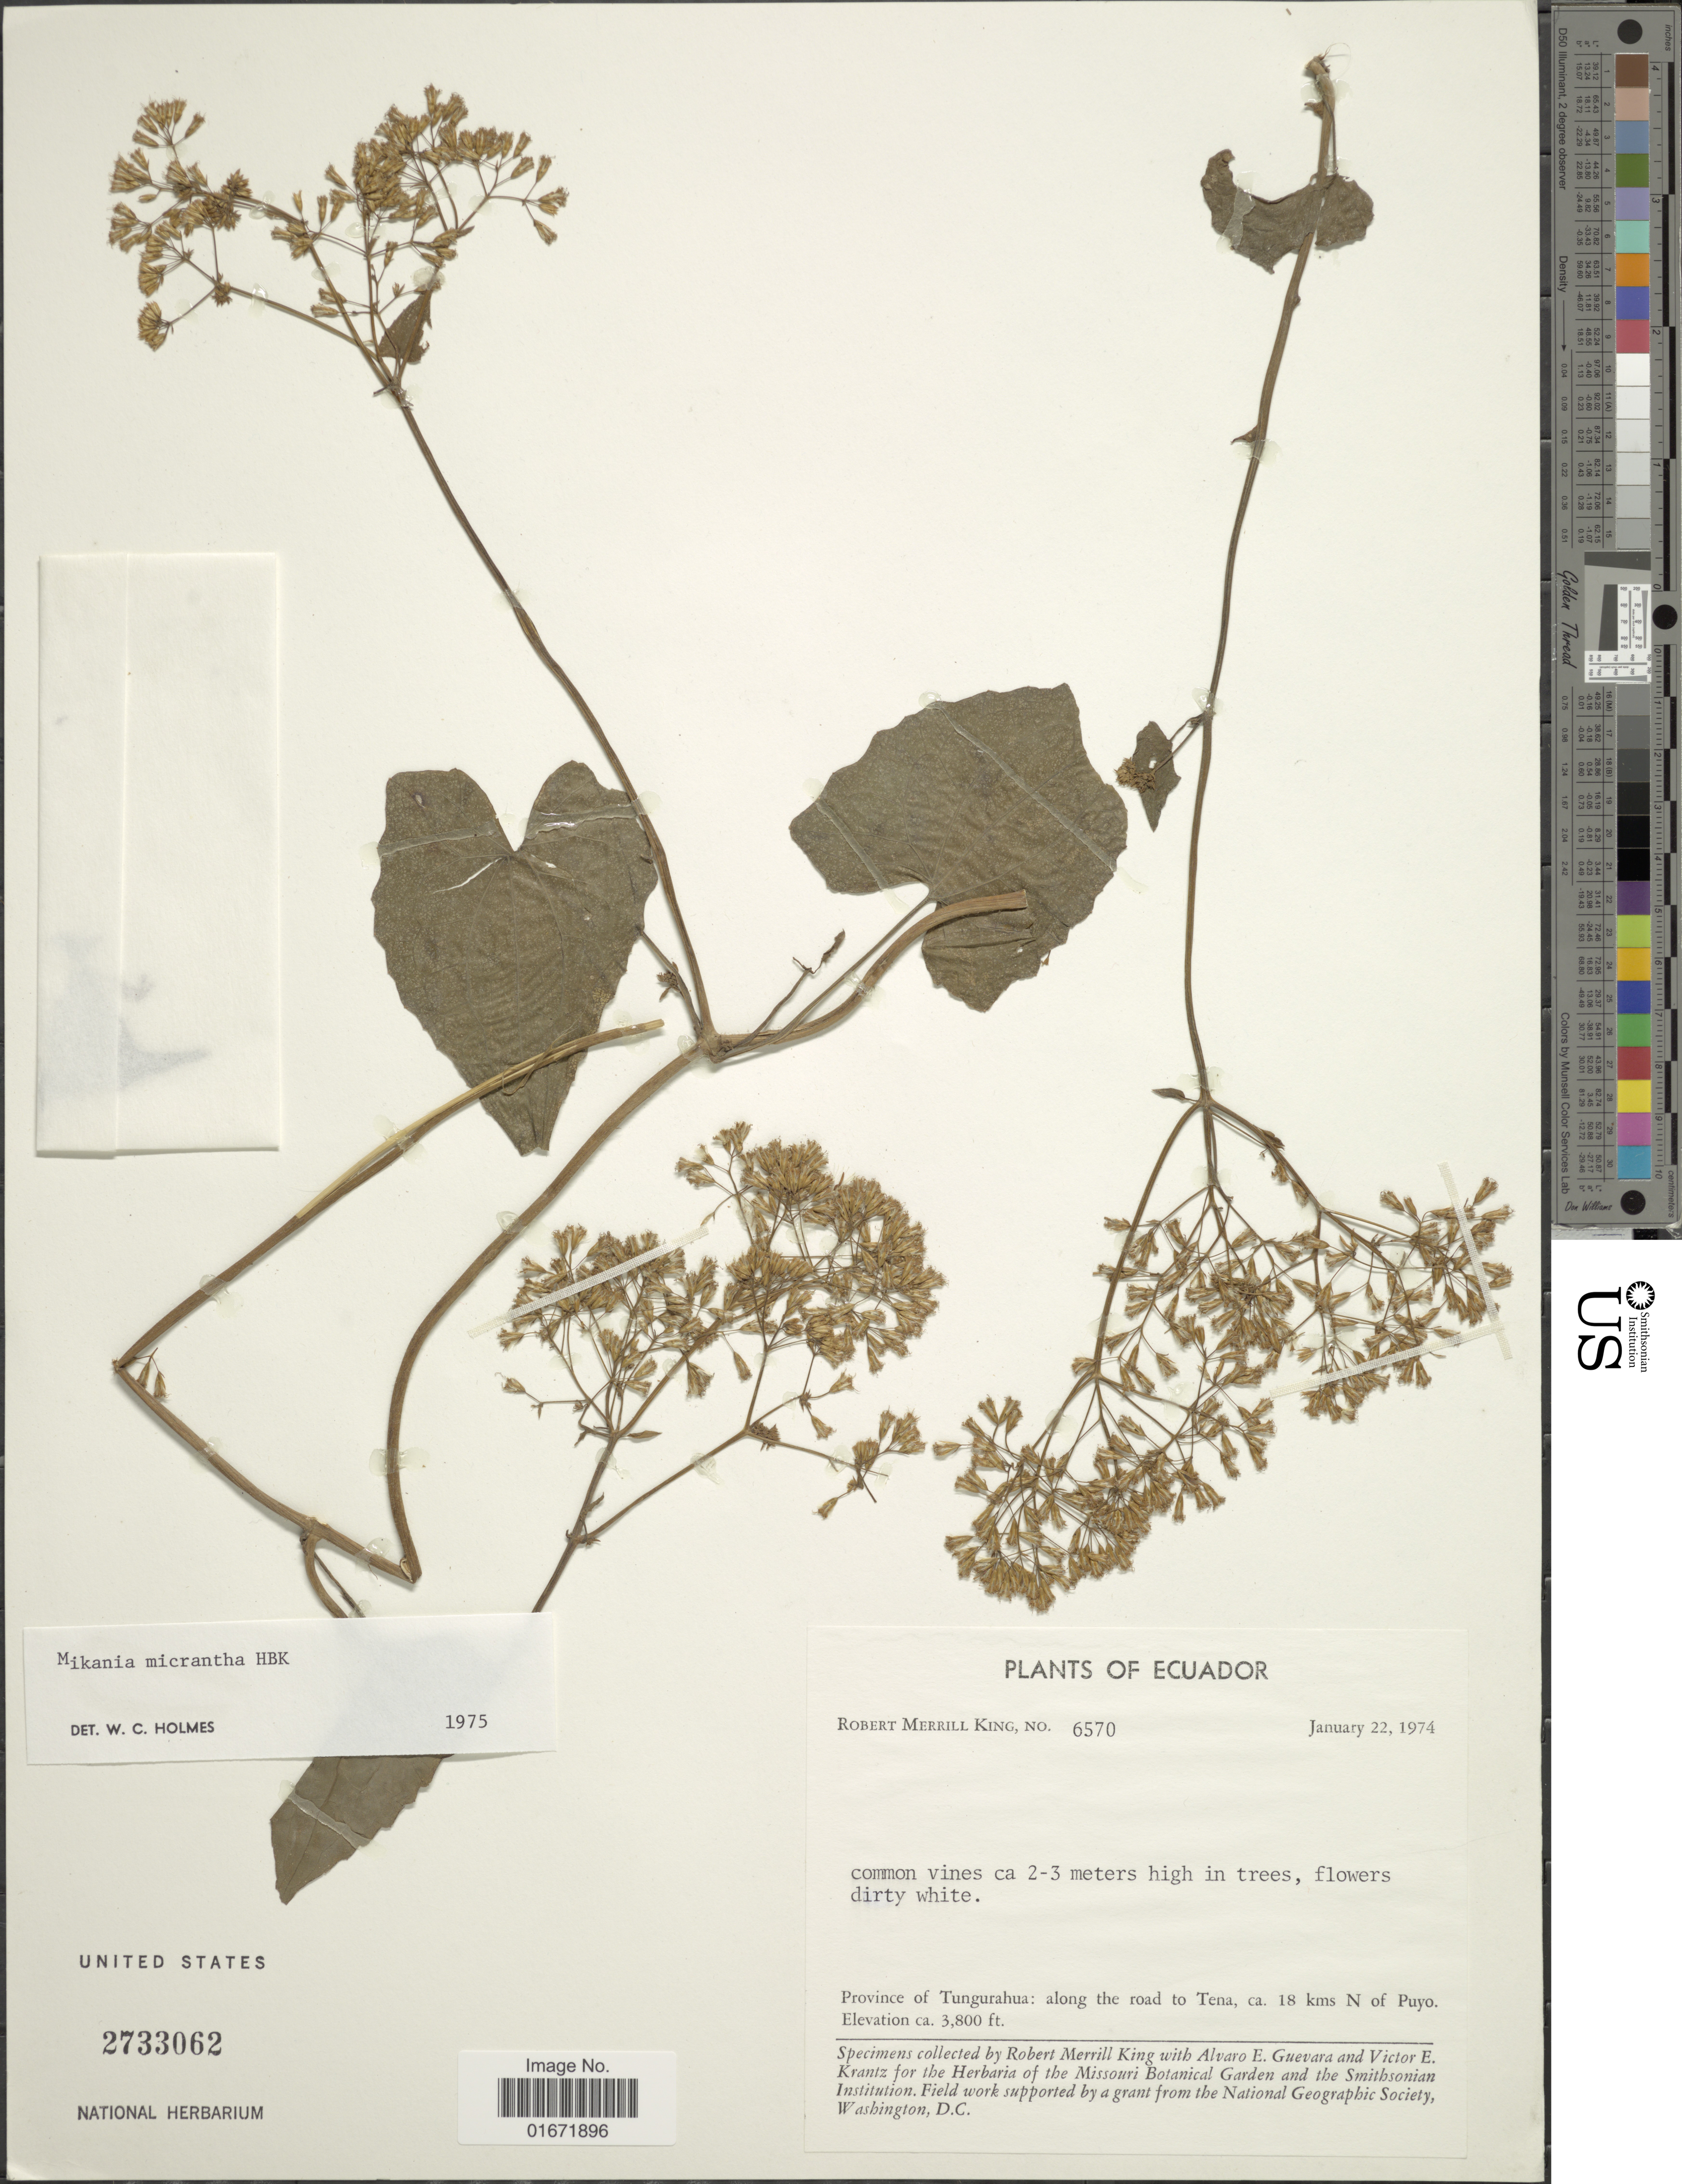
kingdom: Plantae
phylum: Tracheophyta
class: Magnoliopsida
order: Asterales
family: Asteraceae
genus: Mikania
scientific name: Mikania micrantha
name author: Kunth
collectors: R. M. King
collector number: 6570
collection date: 1974-01-22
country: Ecuador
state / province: Tungurahua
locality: Province of Tungurahua: along the road to Tena, ca. 18 kms N of Puyo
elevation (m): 1158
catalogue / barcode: US 2733062